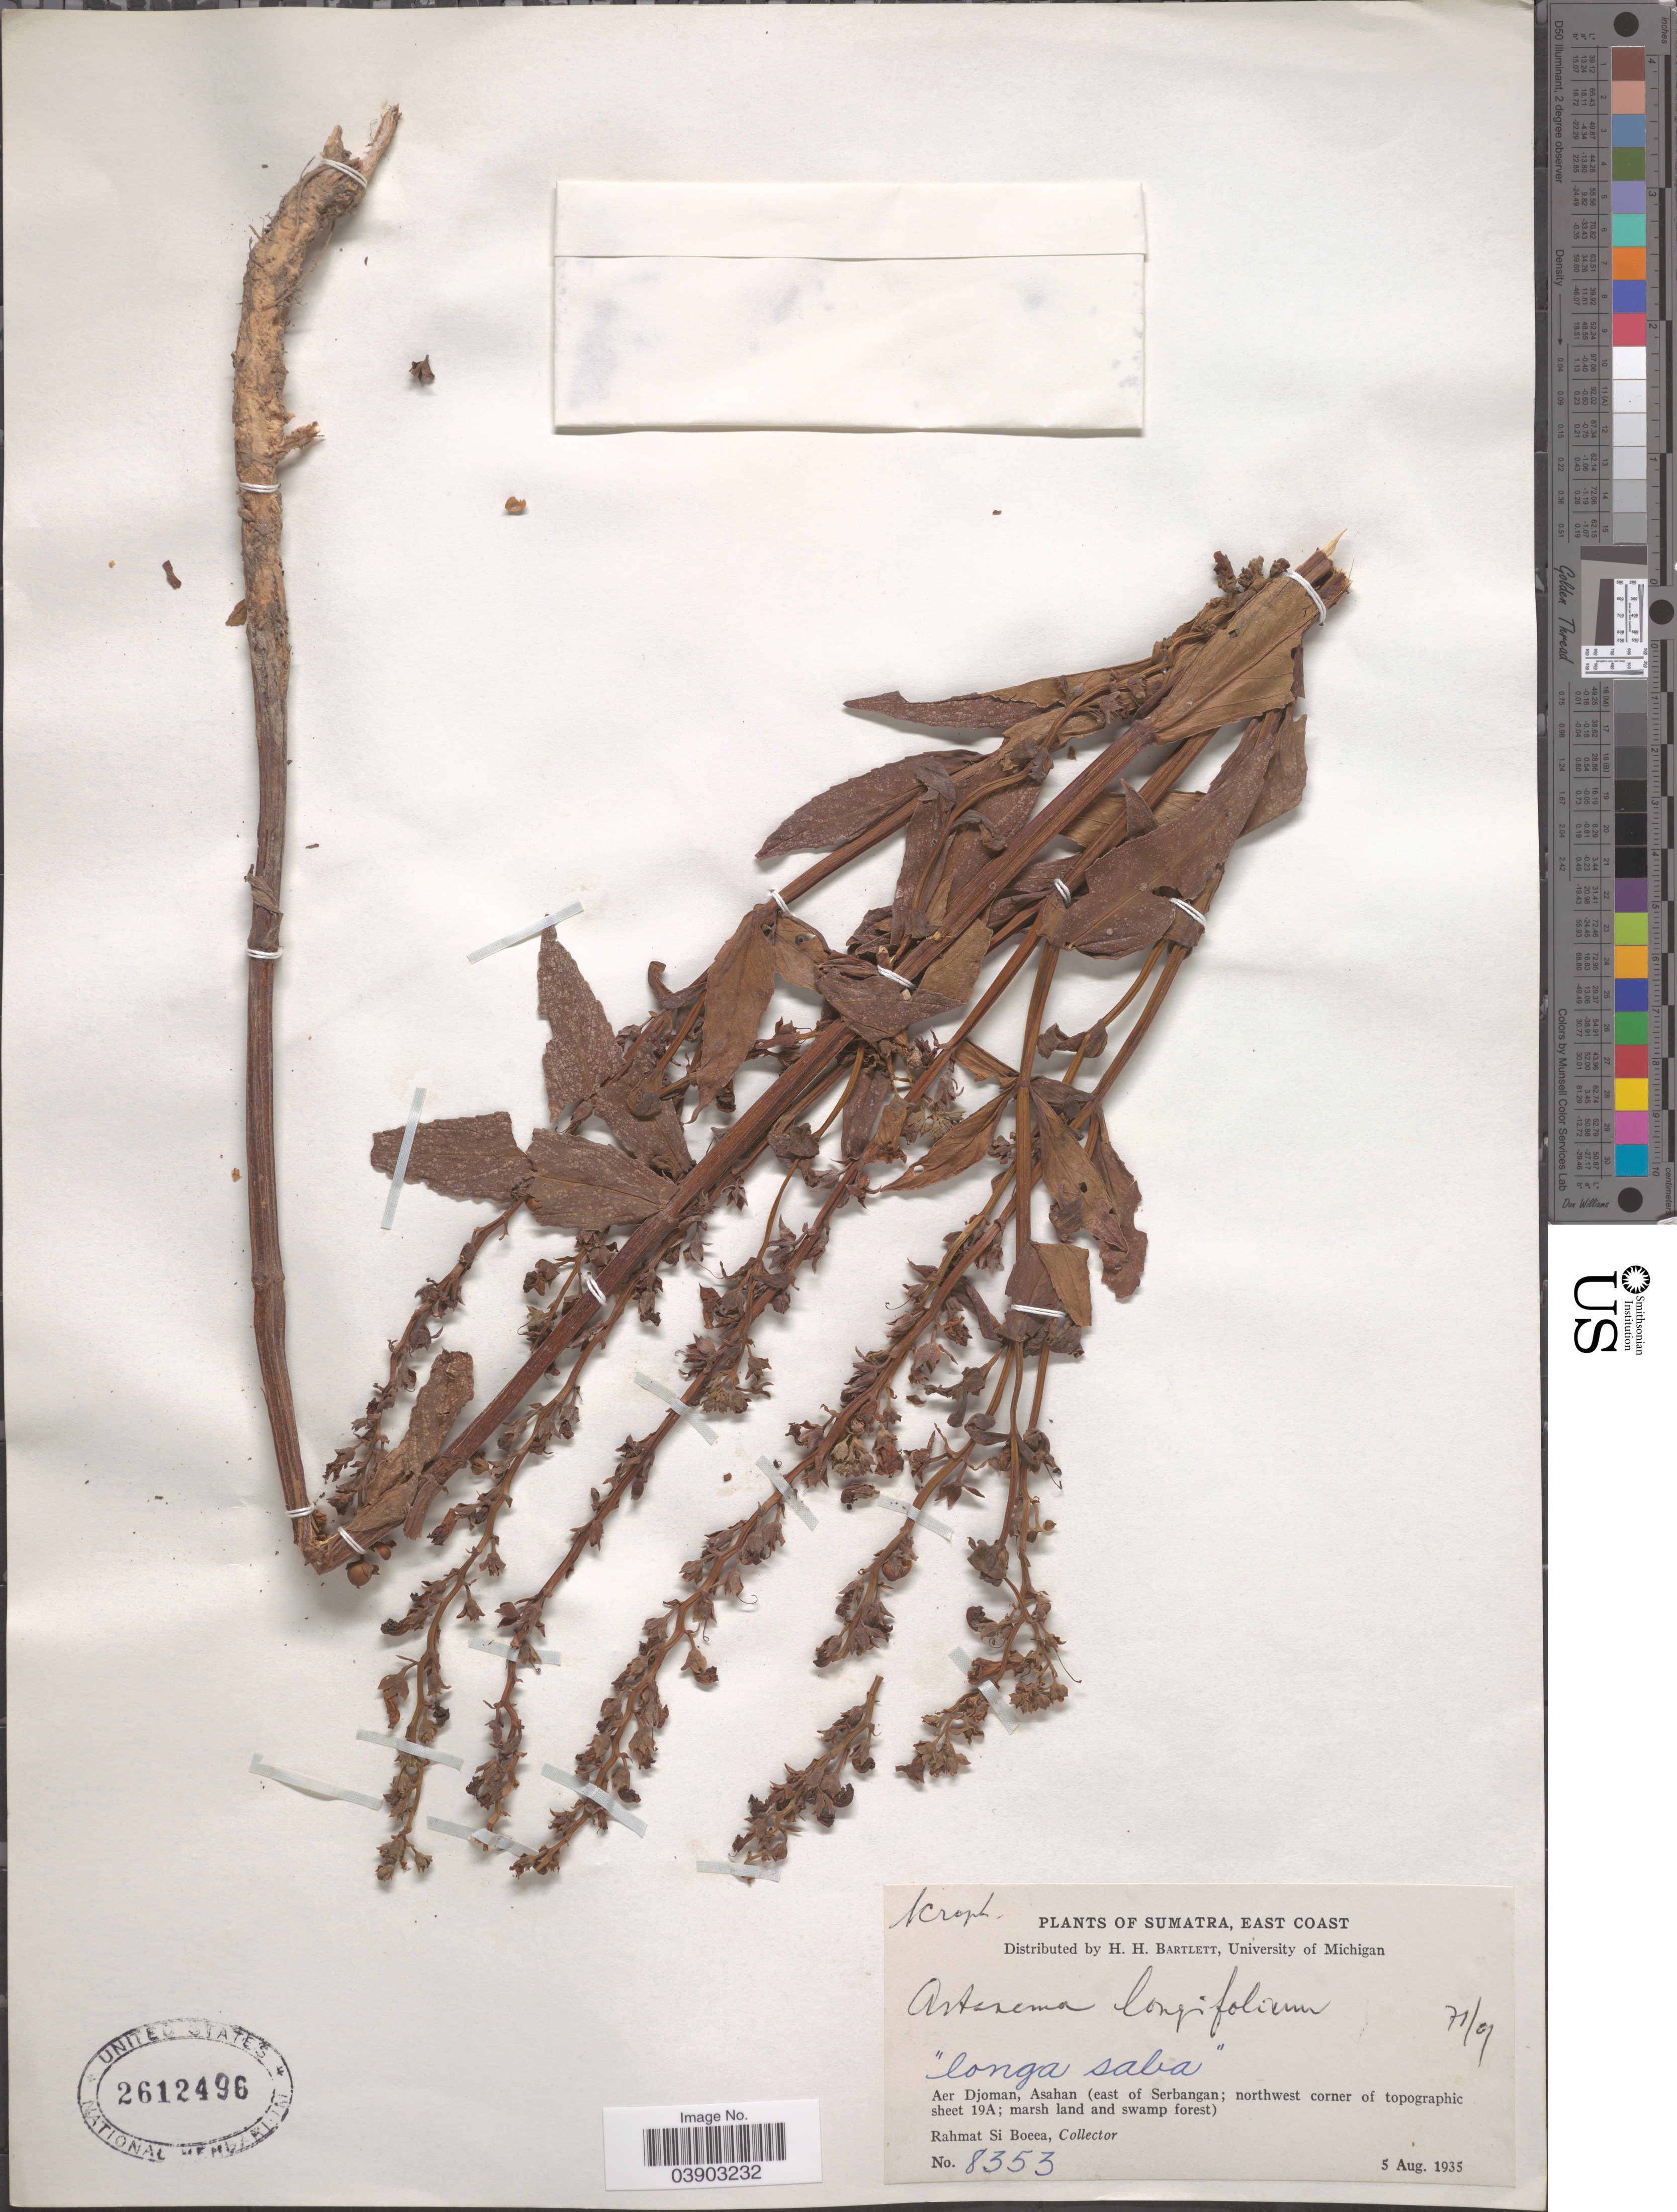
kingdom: Plantae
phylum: Tracheophyta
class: Magnoliopsida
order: Lamiales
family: Linderniaceae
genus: Artanema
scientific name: Artanema longifolium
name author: (L.) Vatke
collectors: Rahmat Si Boeea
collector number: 8353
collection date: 1935-08-05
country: Indonesia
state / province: Sumatra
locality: East Coast. Aer Djoman, Asahan (east of Serbangan; northwest corner of topographic sheet 19A; marsh land and swamp forest).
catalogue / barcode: US 2612496